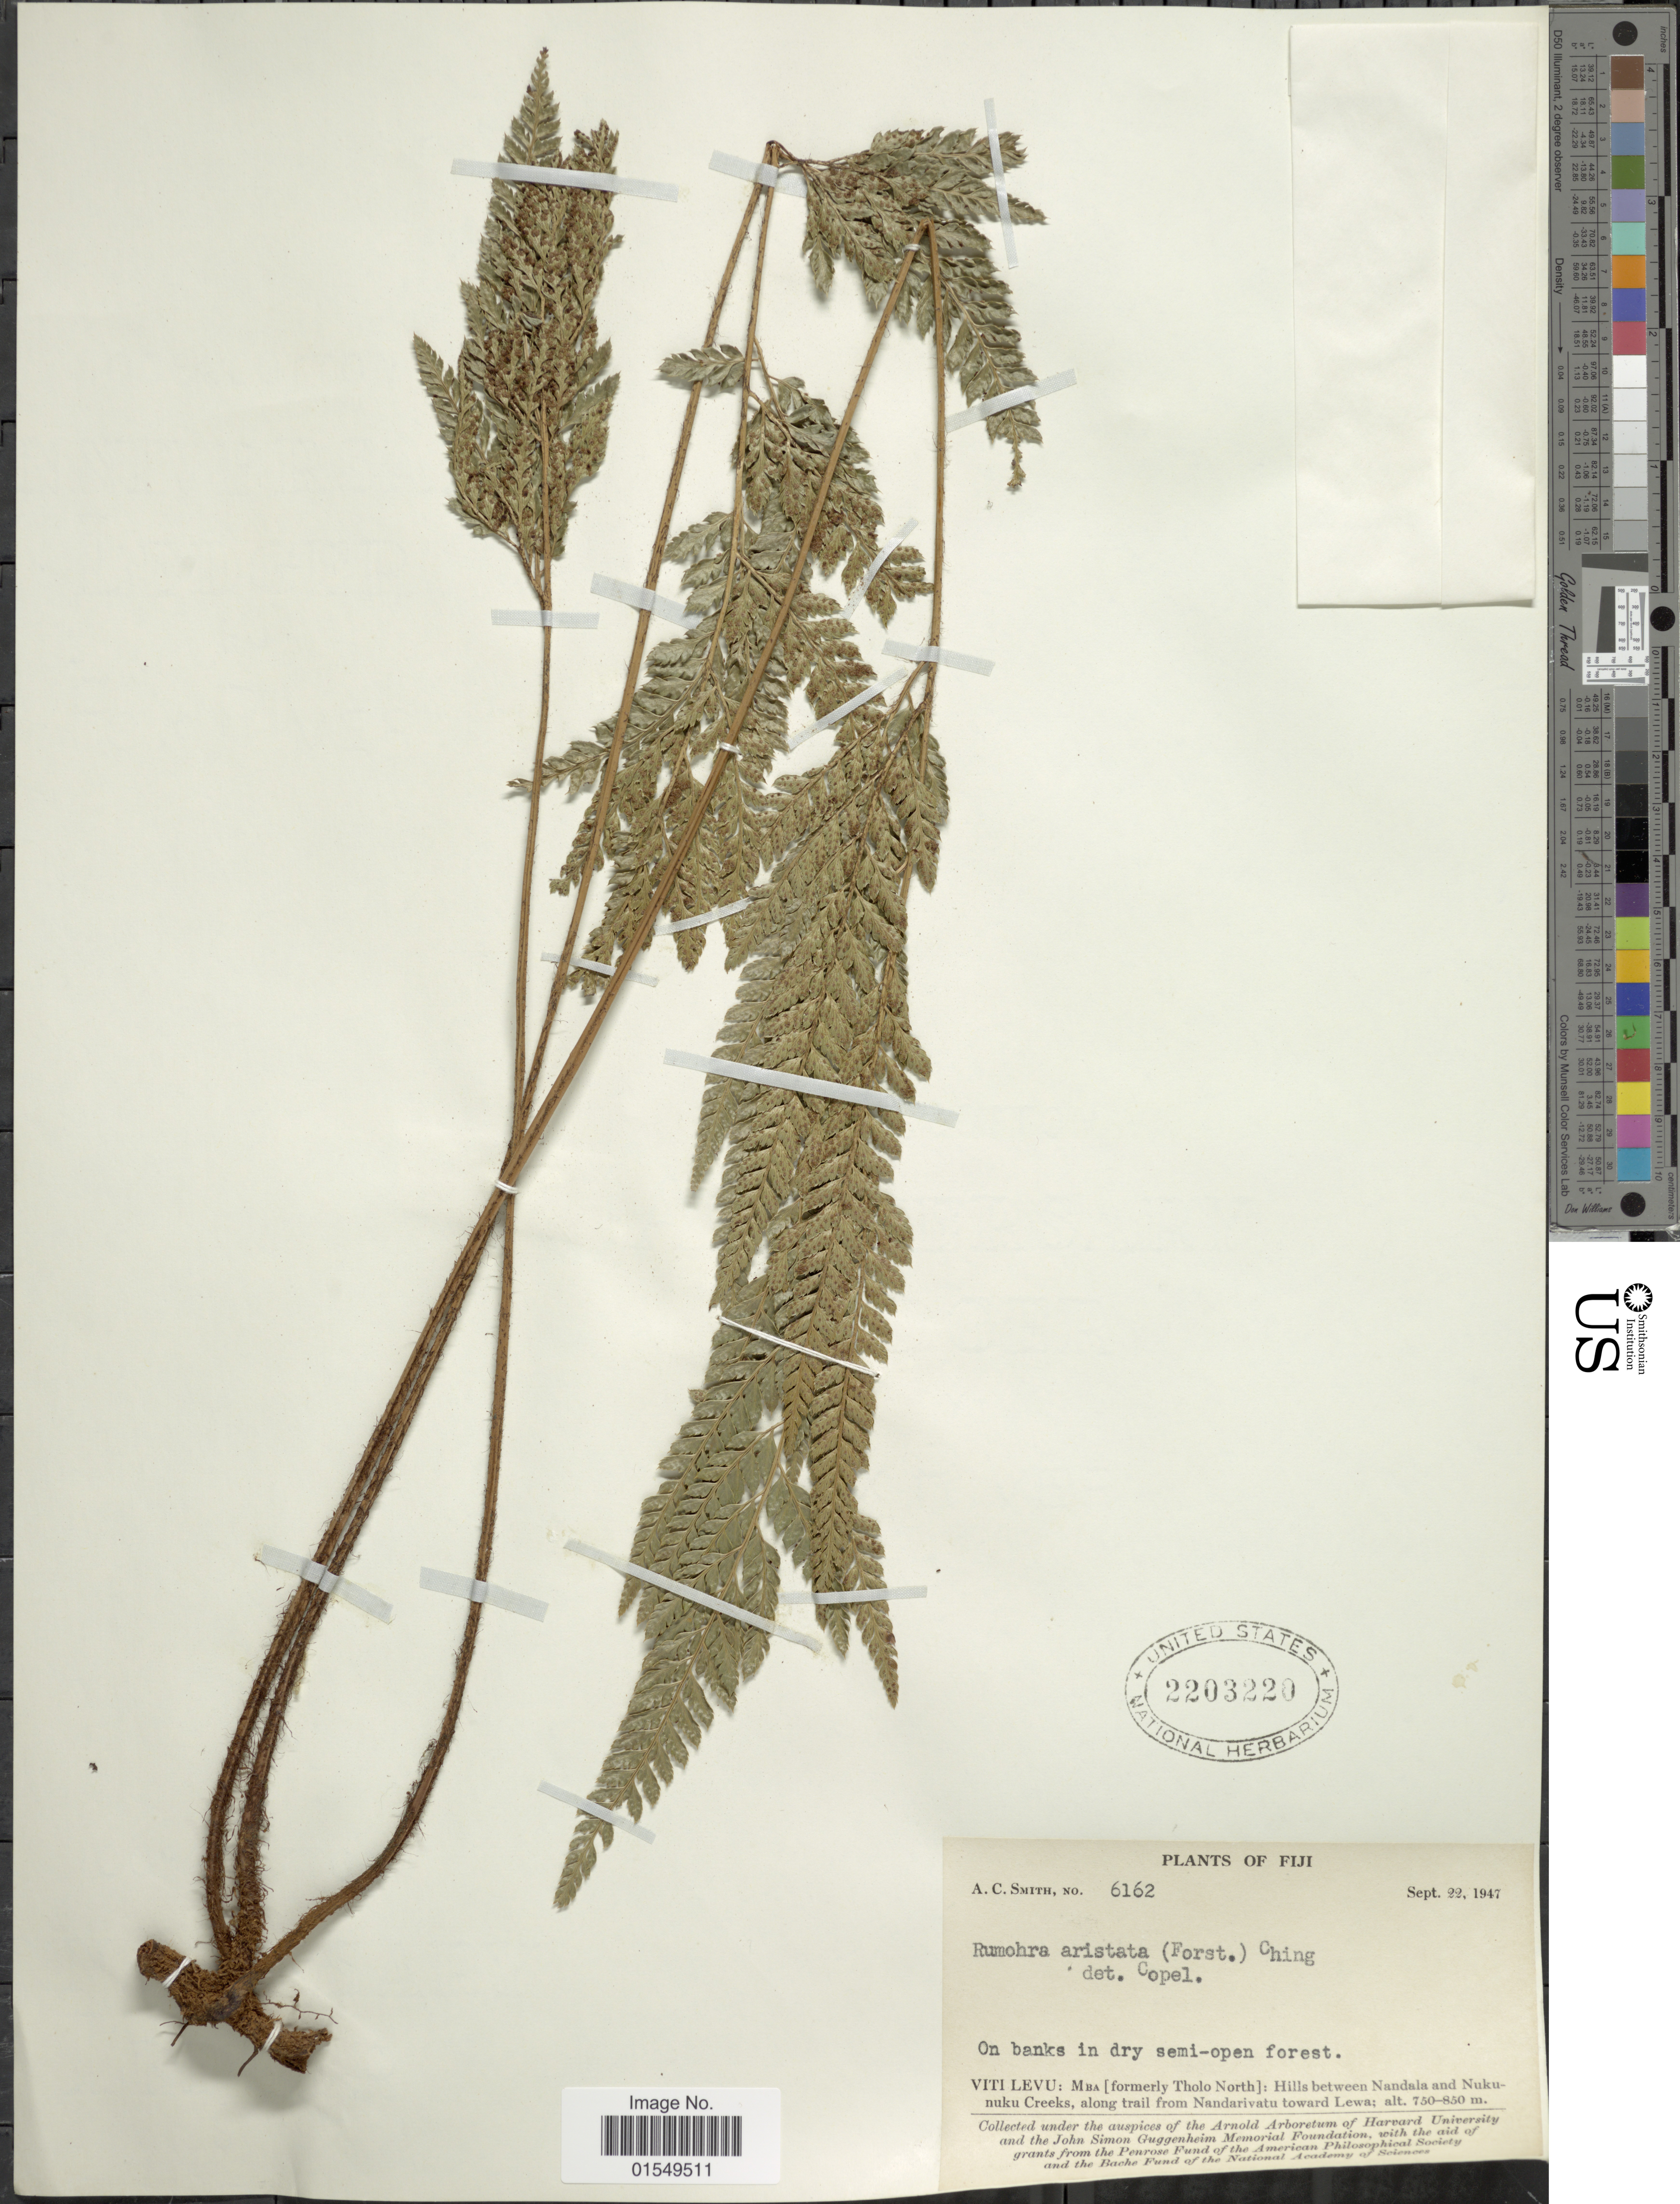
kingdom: Plantae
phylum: Tracheophyta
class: Polypodiopsida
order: Polypodiales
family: Dryopteridaceae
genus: Arachniodes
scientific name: Arachniodes aristata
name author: (G. Forst.) Tindale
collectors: A. C. Smith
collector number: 6162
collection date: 1947-09-22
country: Fiji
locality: Viti Levu: Mba (formerly Tholo North): Hills between Nandala and Nukunuku Creeks, along trail from Nandarivatu toward Lewa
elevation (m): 750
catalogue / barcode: US 2203220